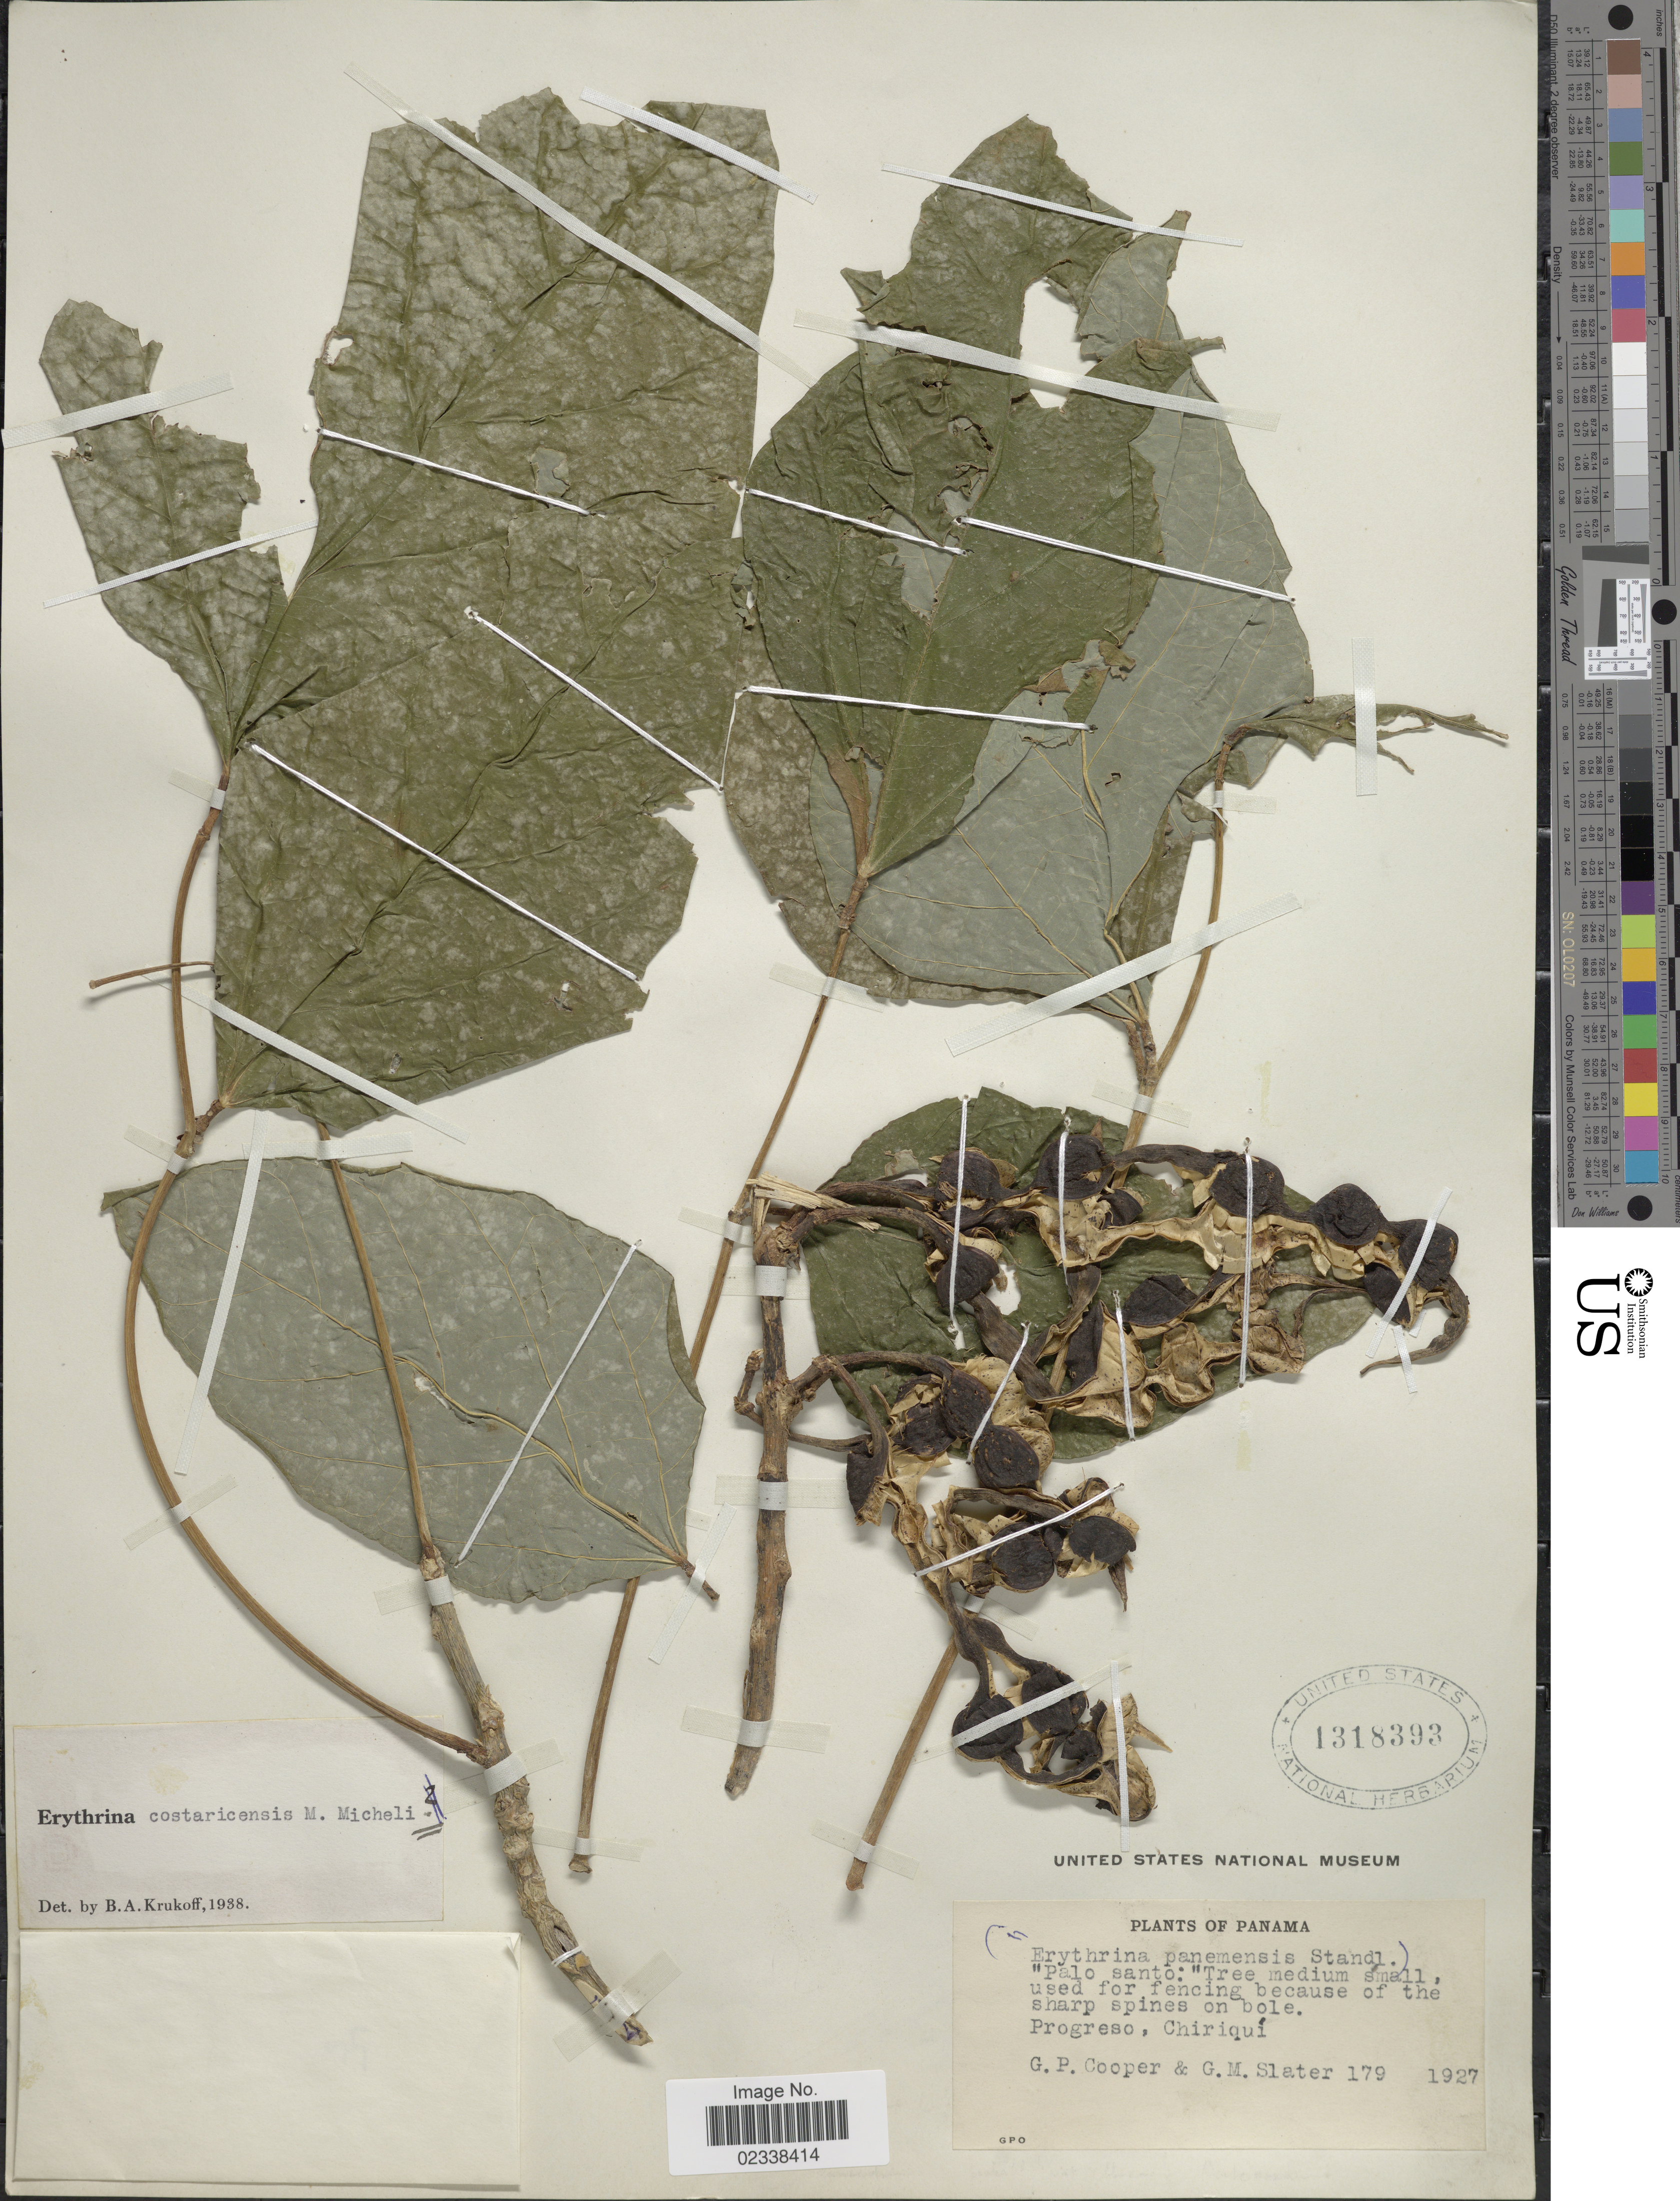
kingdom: Plantae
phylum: Tracheophyta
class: Magnoliopsida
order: Fabales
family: Fabaceae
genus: Erythrina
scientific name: Erythrina costaricensis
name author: Micheli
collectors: G. Cooper & G. Slater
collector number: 179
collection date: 1927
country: Panama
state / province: Chiriqui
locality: Progreso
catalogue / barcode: US 1318393